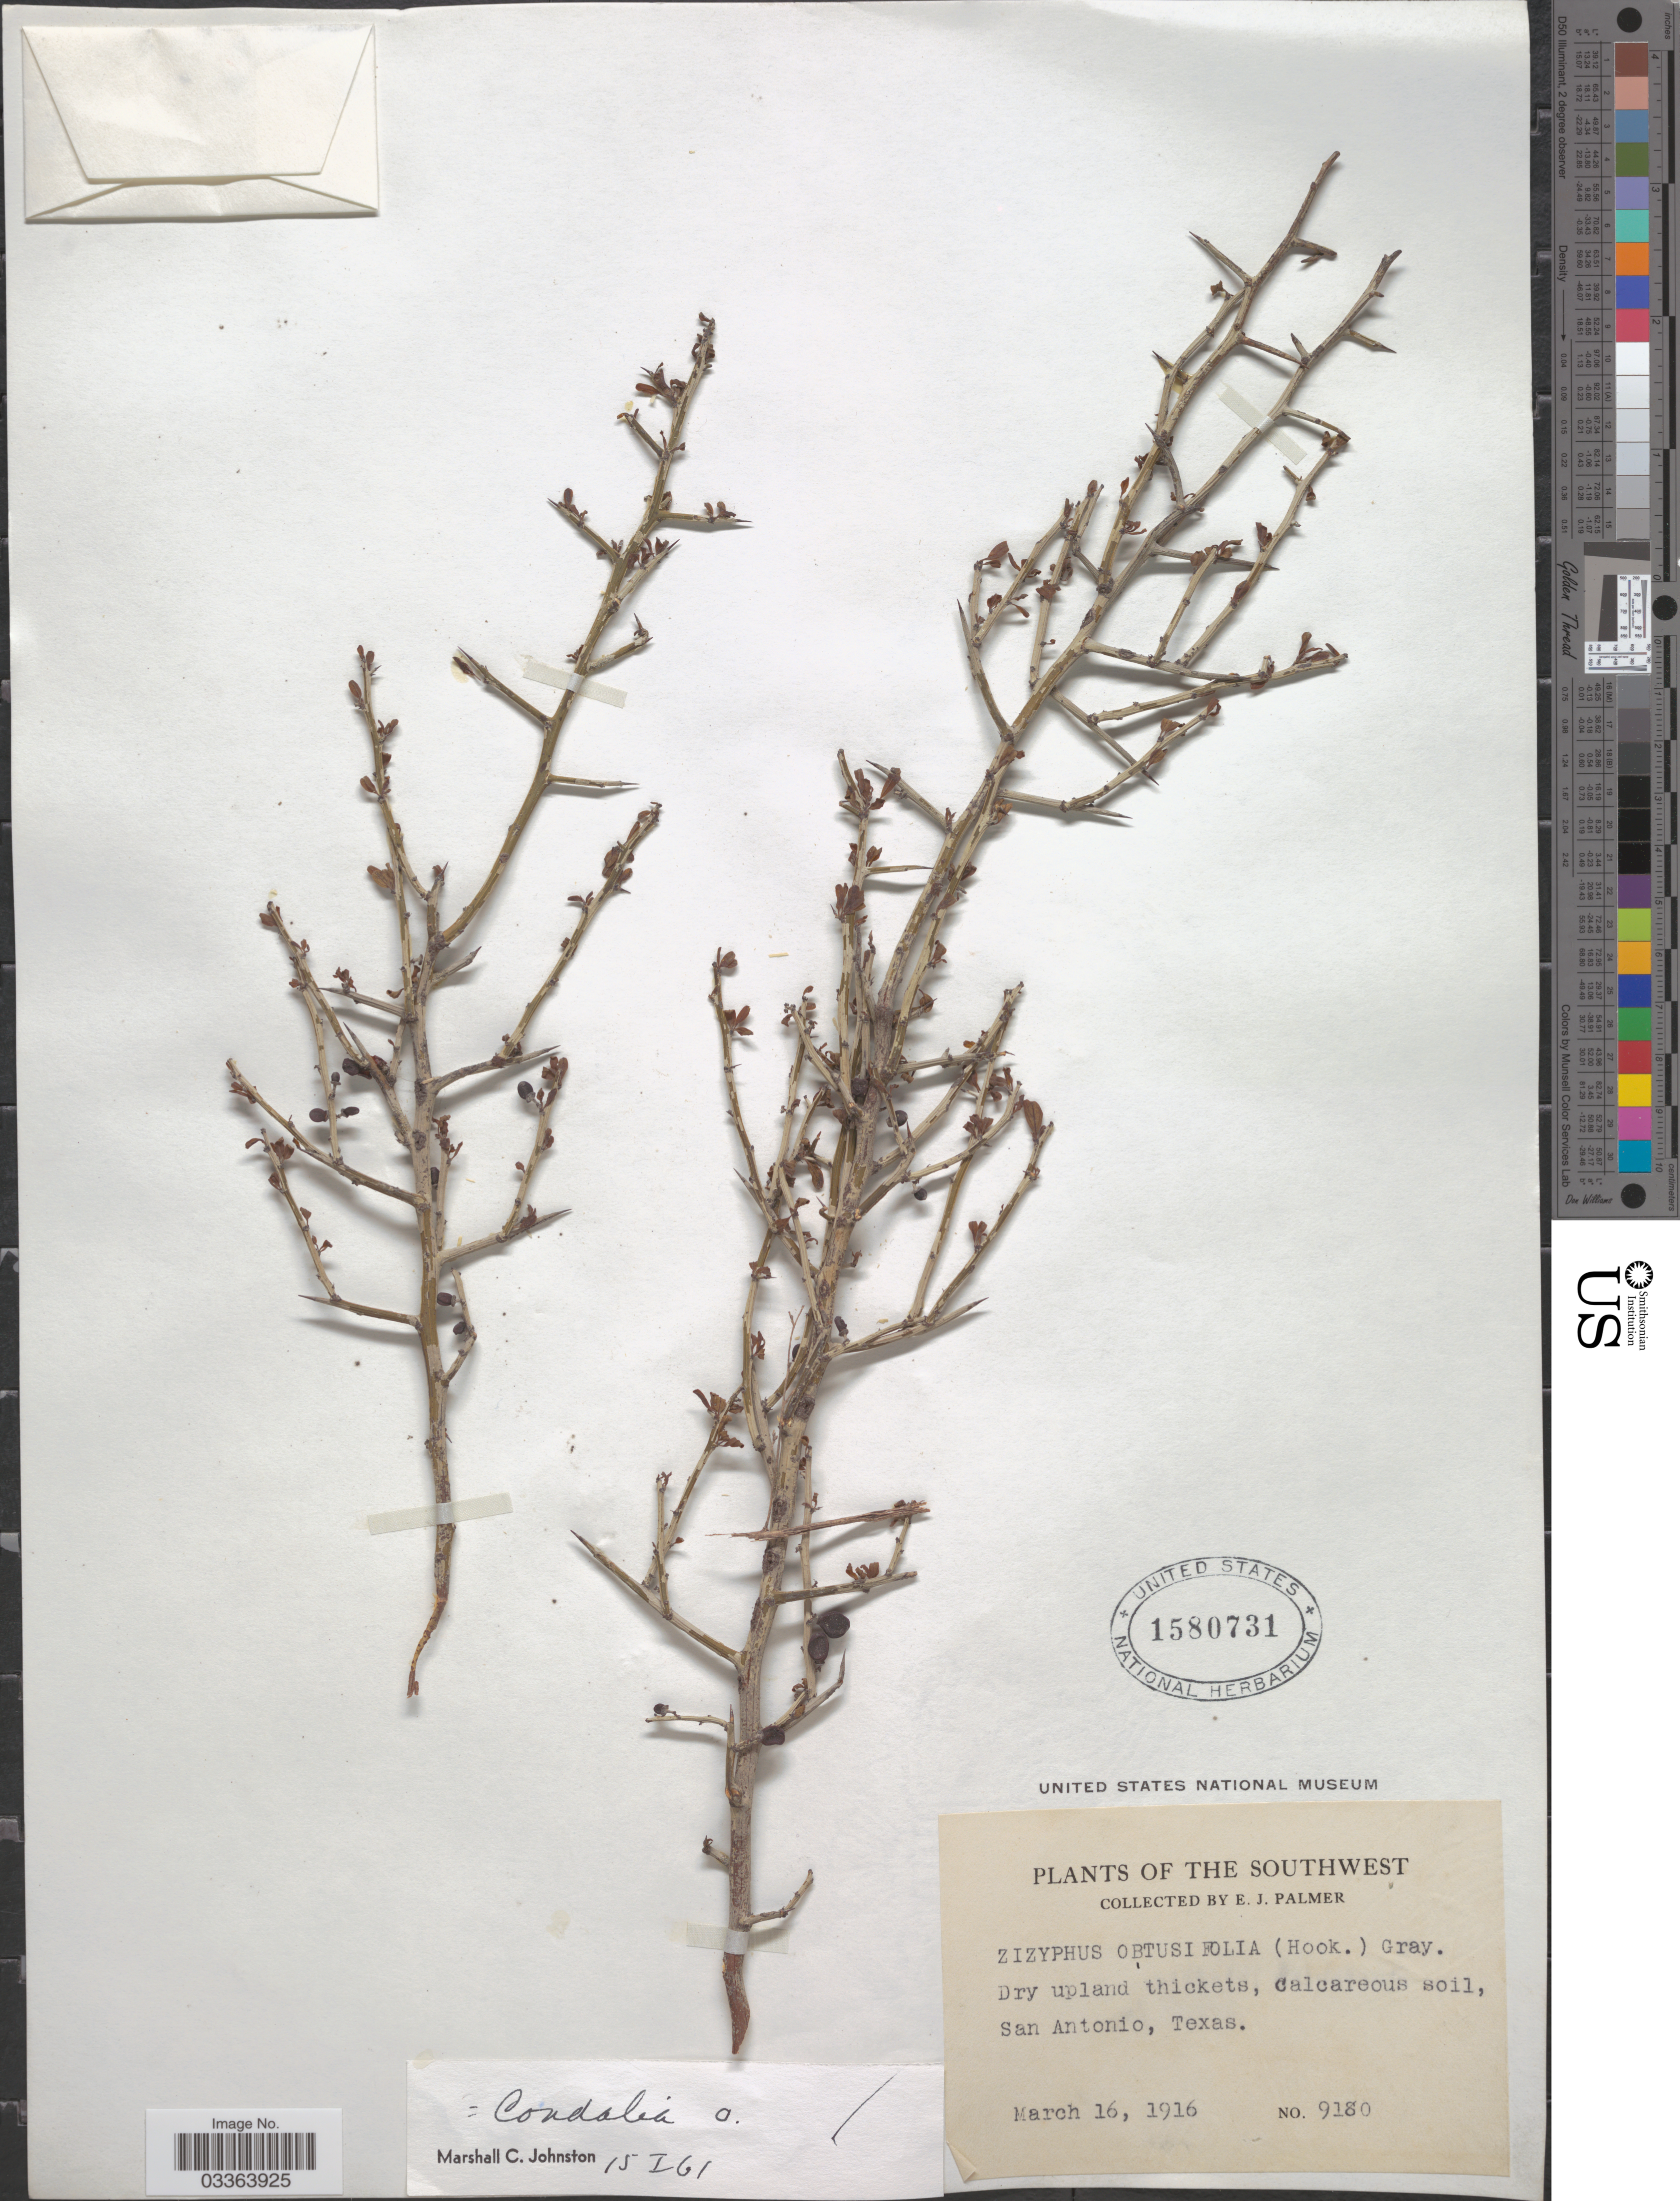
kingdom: Plantae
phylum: Tracheophyta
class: Magnoliopsida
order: Rosales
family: Rhamnaceae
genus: Sarcomphalus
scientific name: Sarcomphalus obtusifolius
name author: (Hook. ex Torr. & A. Gray) Hauenschild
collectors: E. J. Palmer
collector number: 9180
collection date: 1916-03-16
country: United States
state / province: Texas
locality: The Southwest. San Antonio.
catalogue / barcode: US 1580731